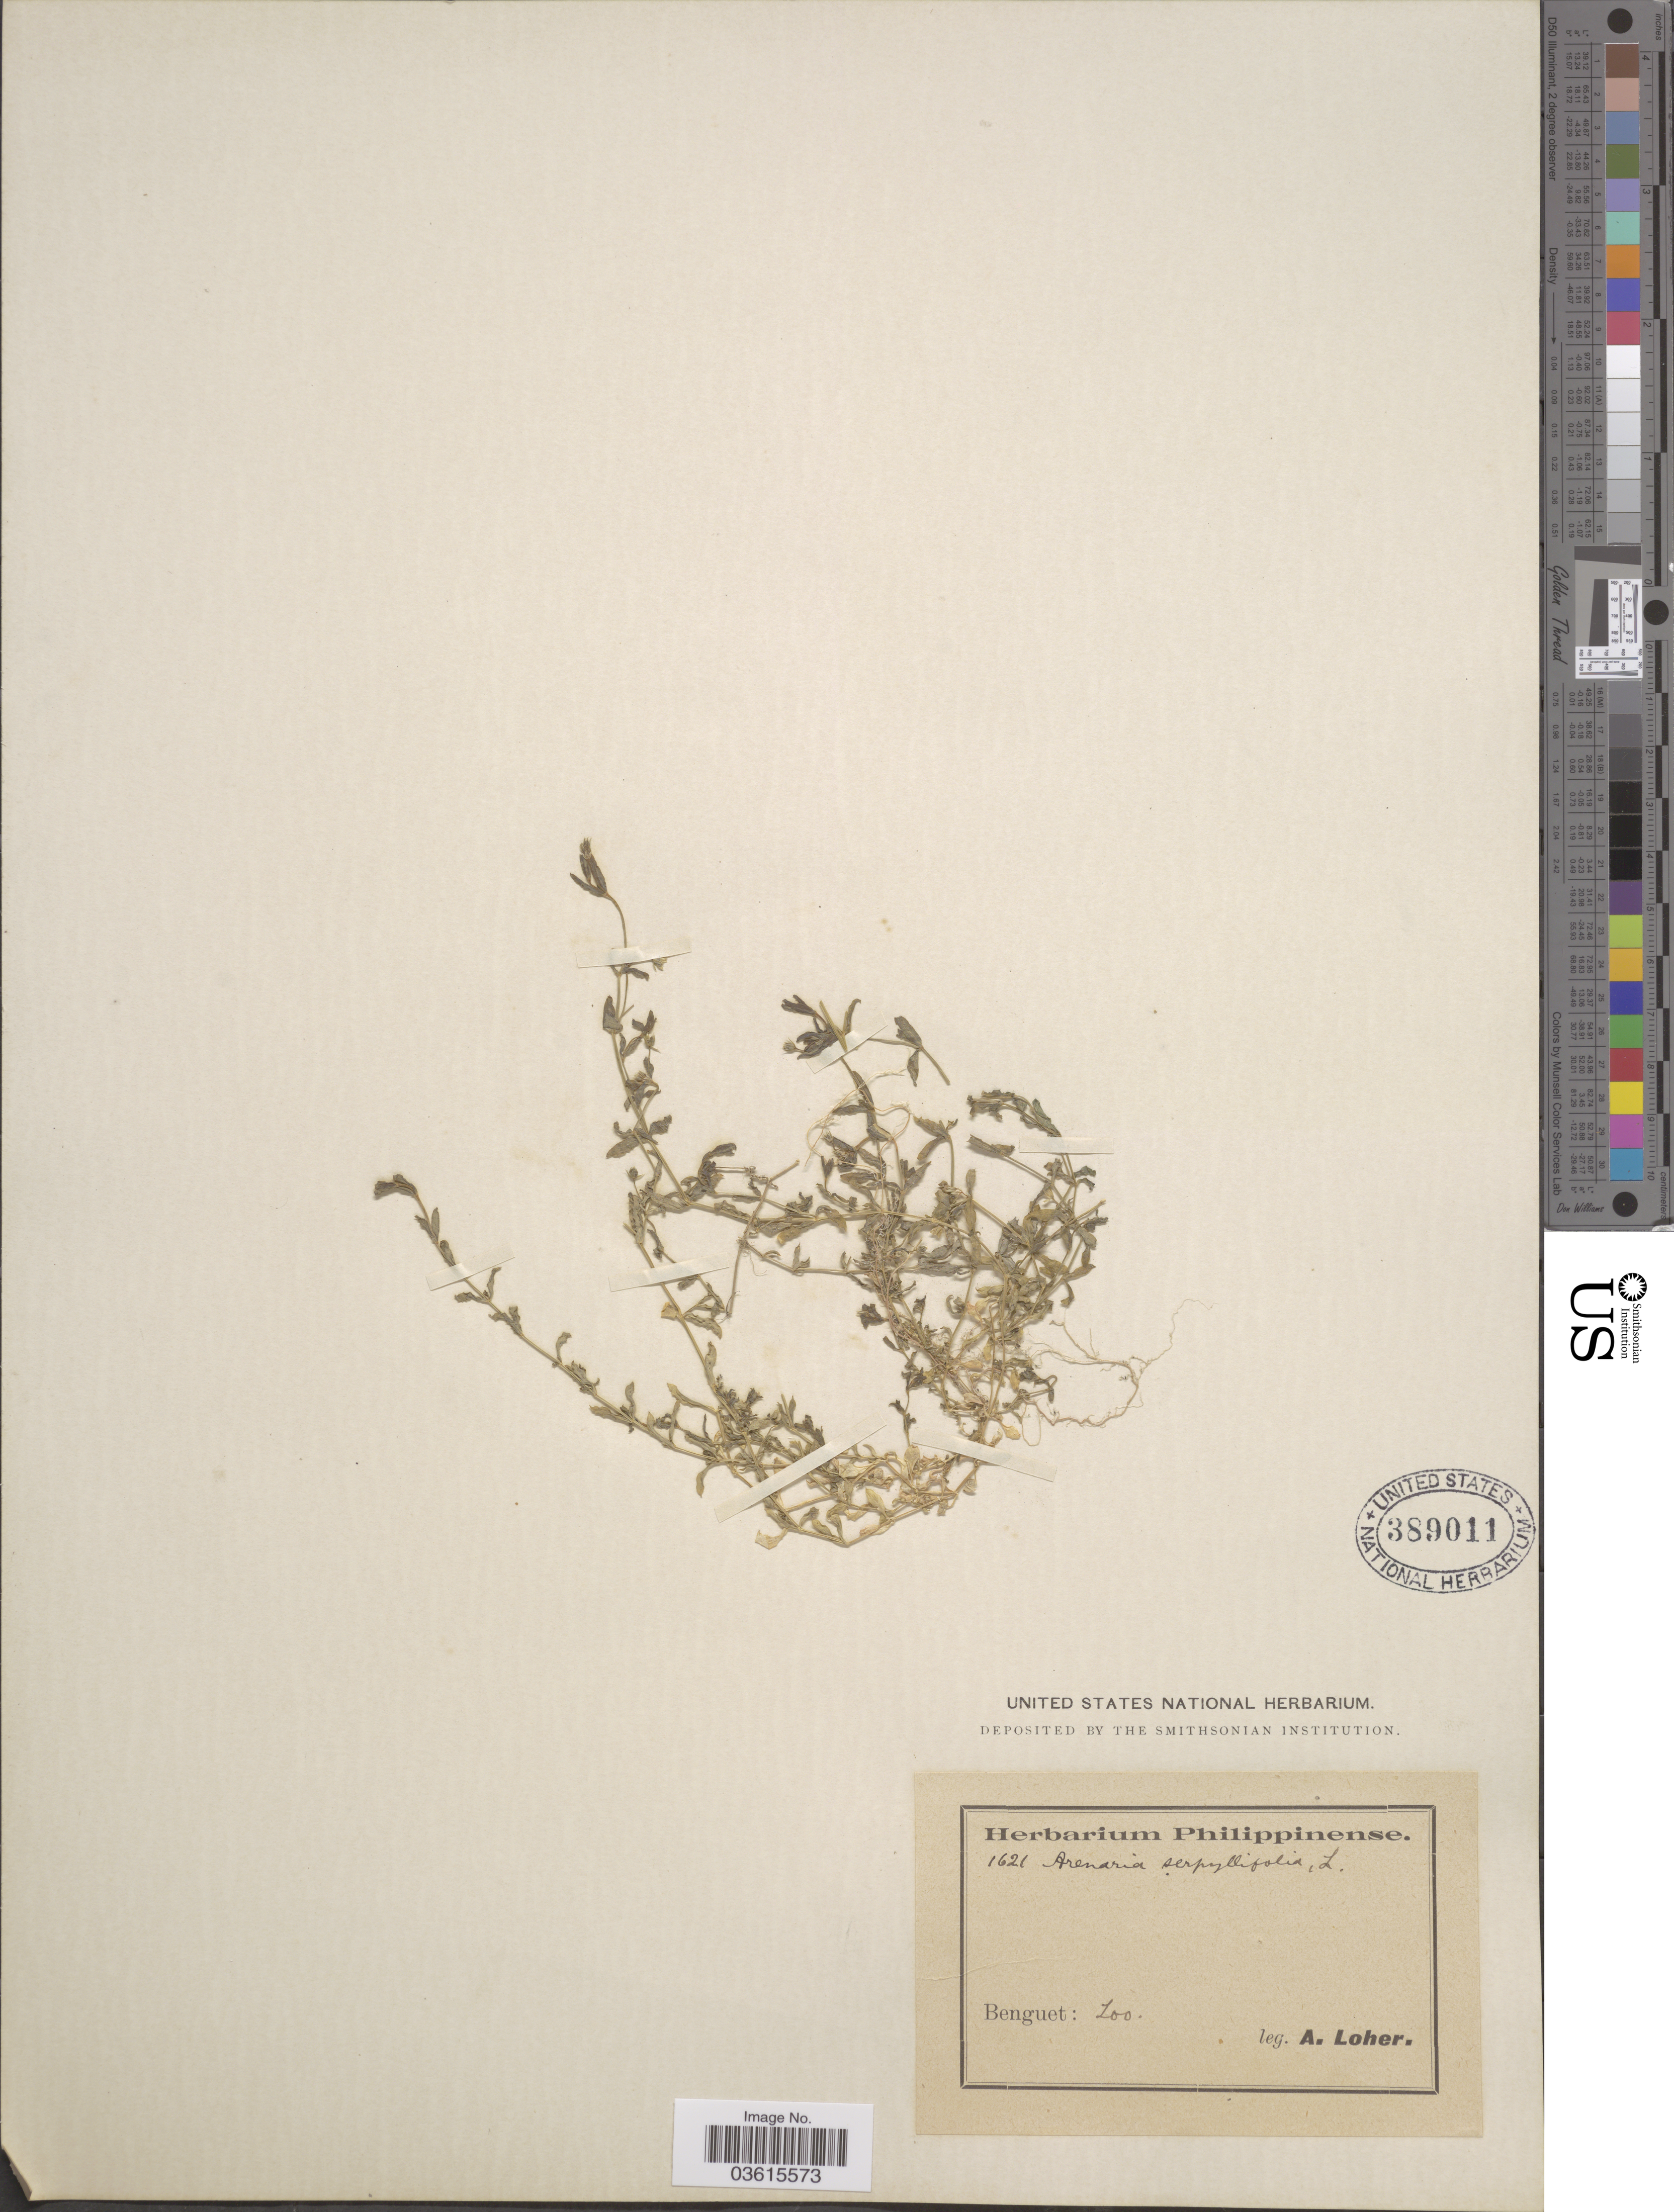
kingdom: Plantae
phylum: Tracheophyta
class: Magnoliopsida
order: Caryophyllales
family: Caryophyllaceae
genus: Arenaria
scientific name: Arenaria serpyllifolia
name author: L.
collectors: A. Loher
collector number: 1621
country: Philippines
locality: Benguet: Loo.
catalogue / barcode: US 389011